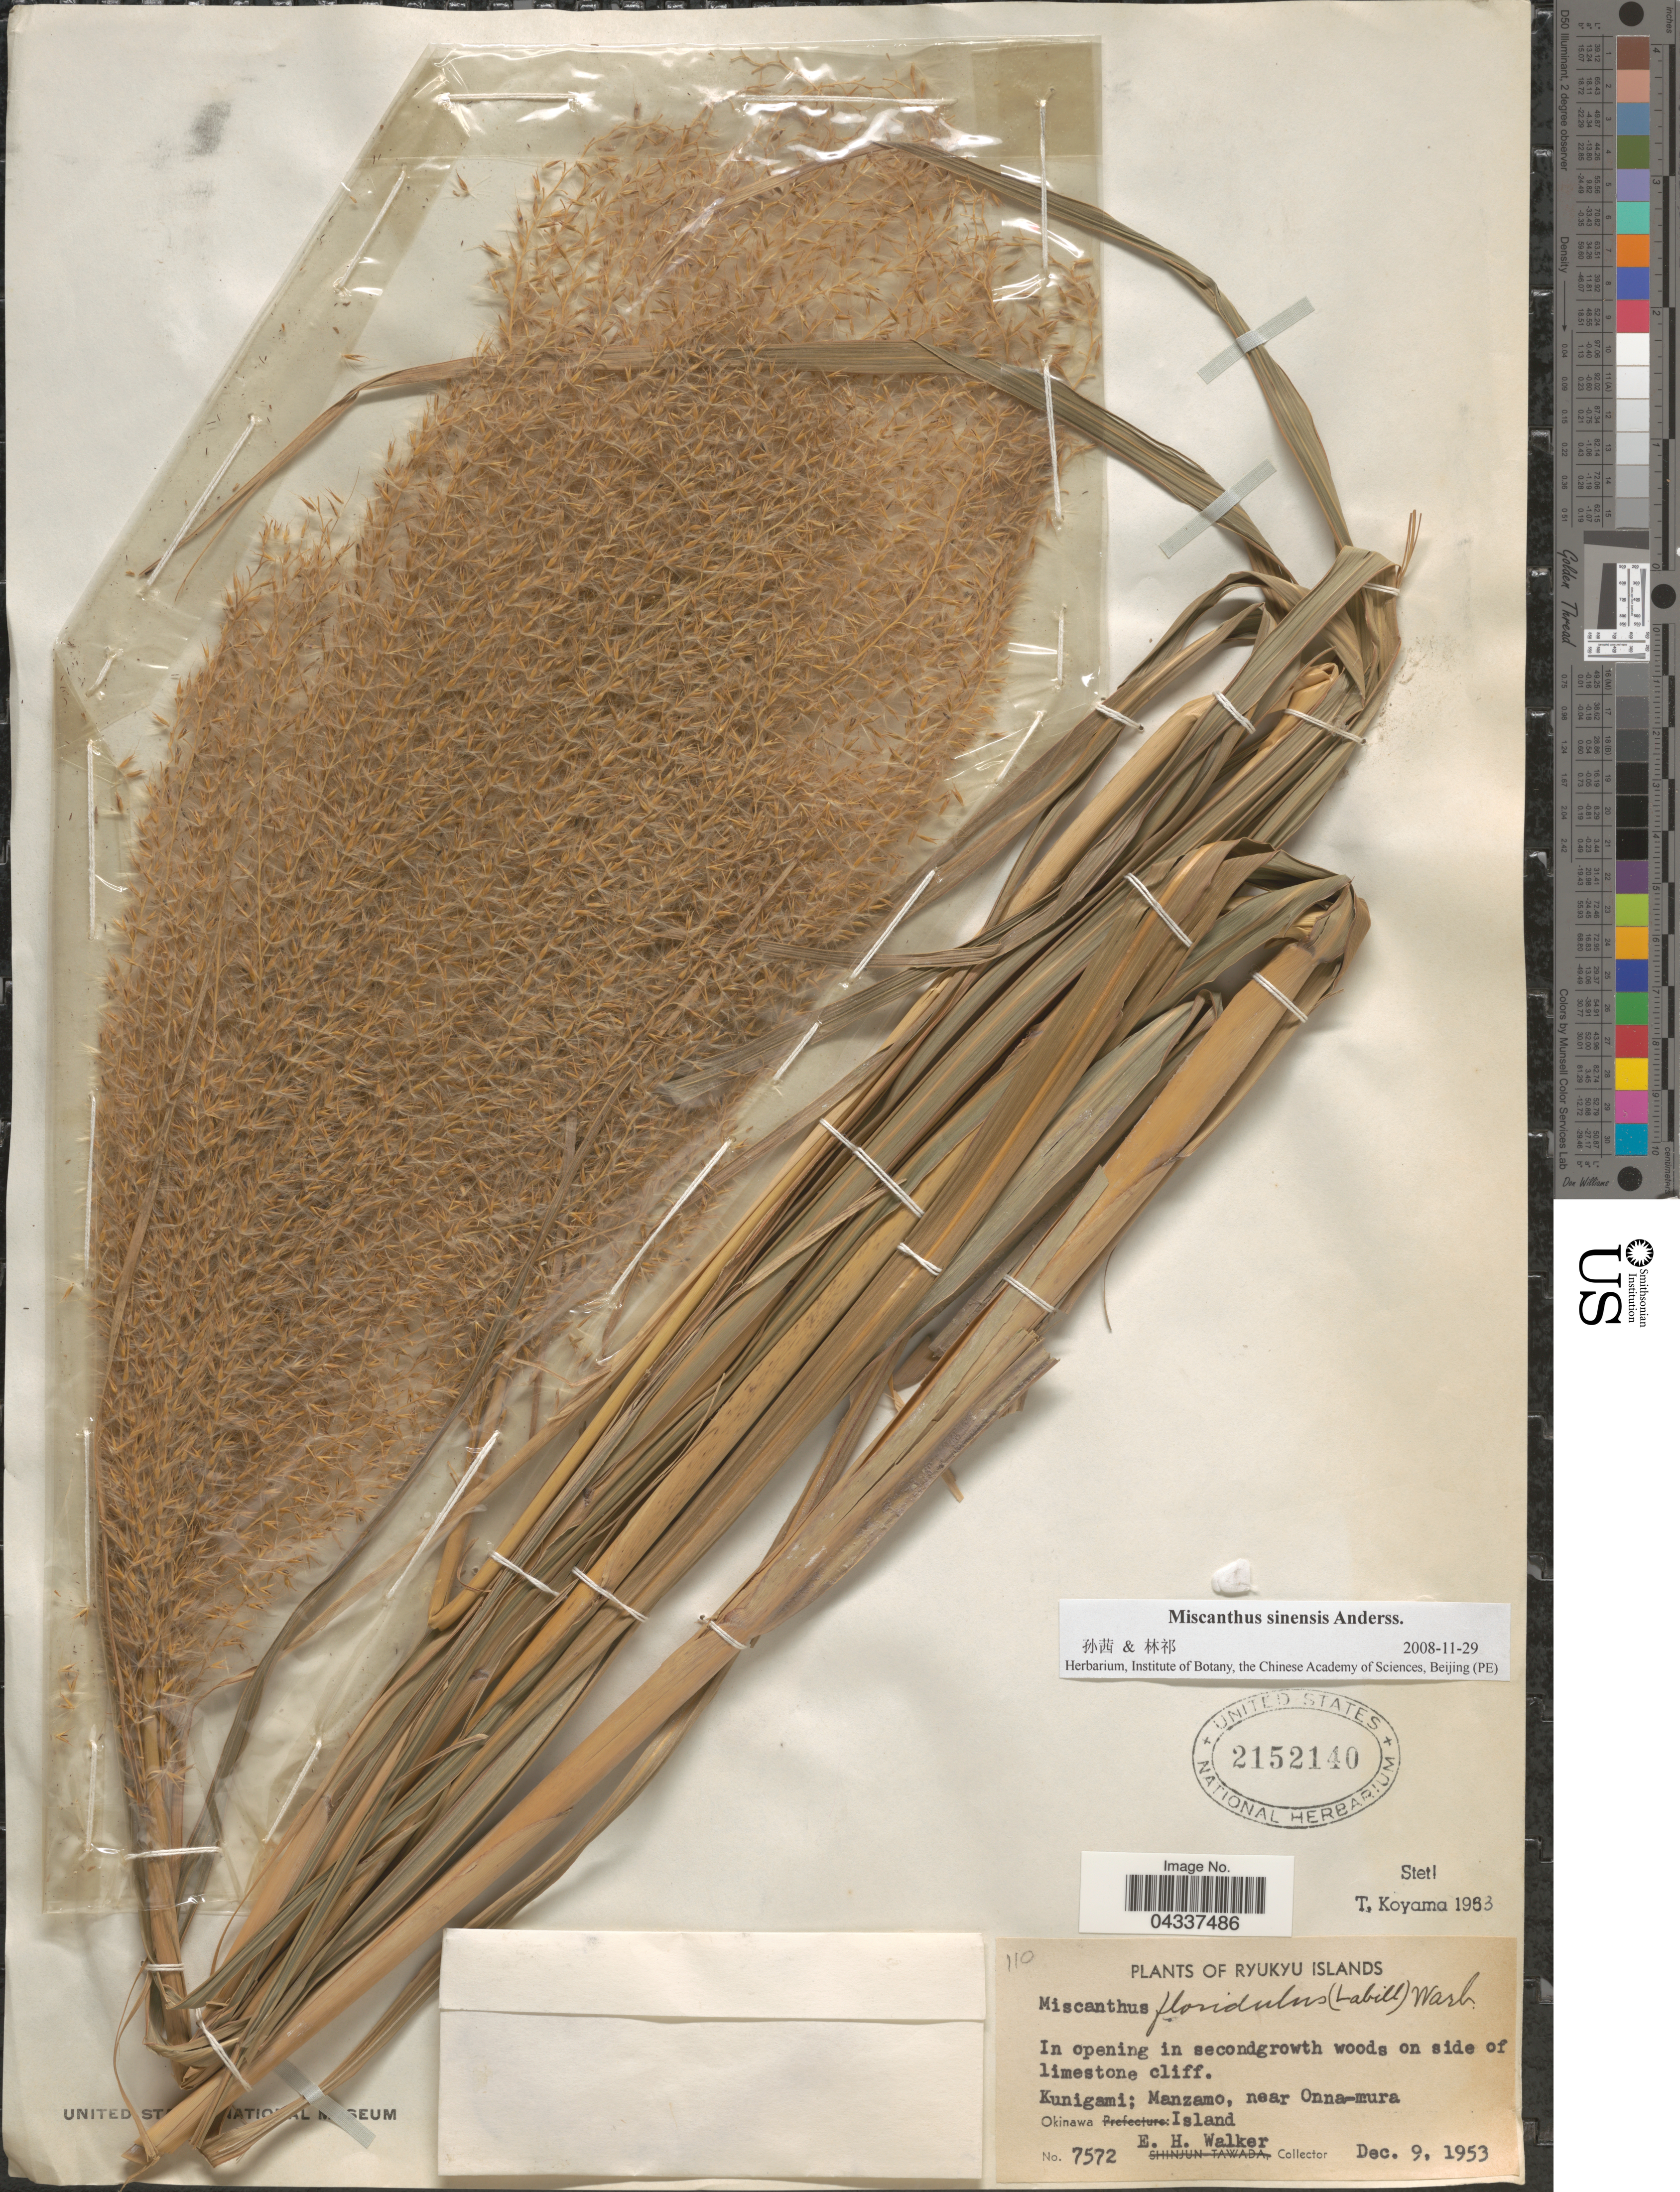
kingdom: Plantae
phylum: Tracheophyta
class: Liliopsida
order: Poales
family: Poaceae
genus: Miscanthus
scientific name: Miscanthus sinensis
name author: Andersson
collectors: E. H. Walker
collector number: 7572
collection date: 1953-12-09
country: Japan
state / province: Okinawa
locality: Ryukyu Islands. In opening in secondgrowth woods on side of limestone cliff. Kunigamil Manzano, near Onna-mura. Okinawa Island.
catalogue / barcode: US 2152140